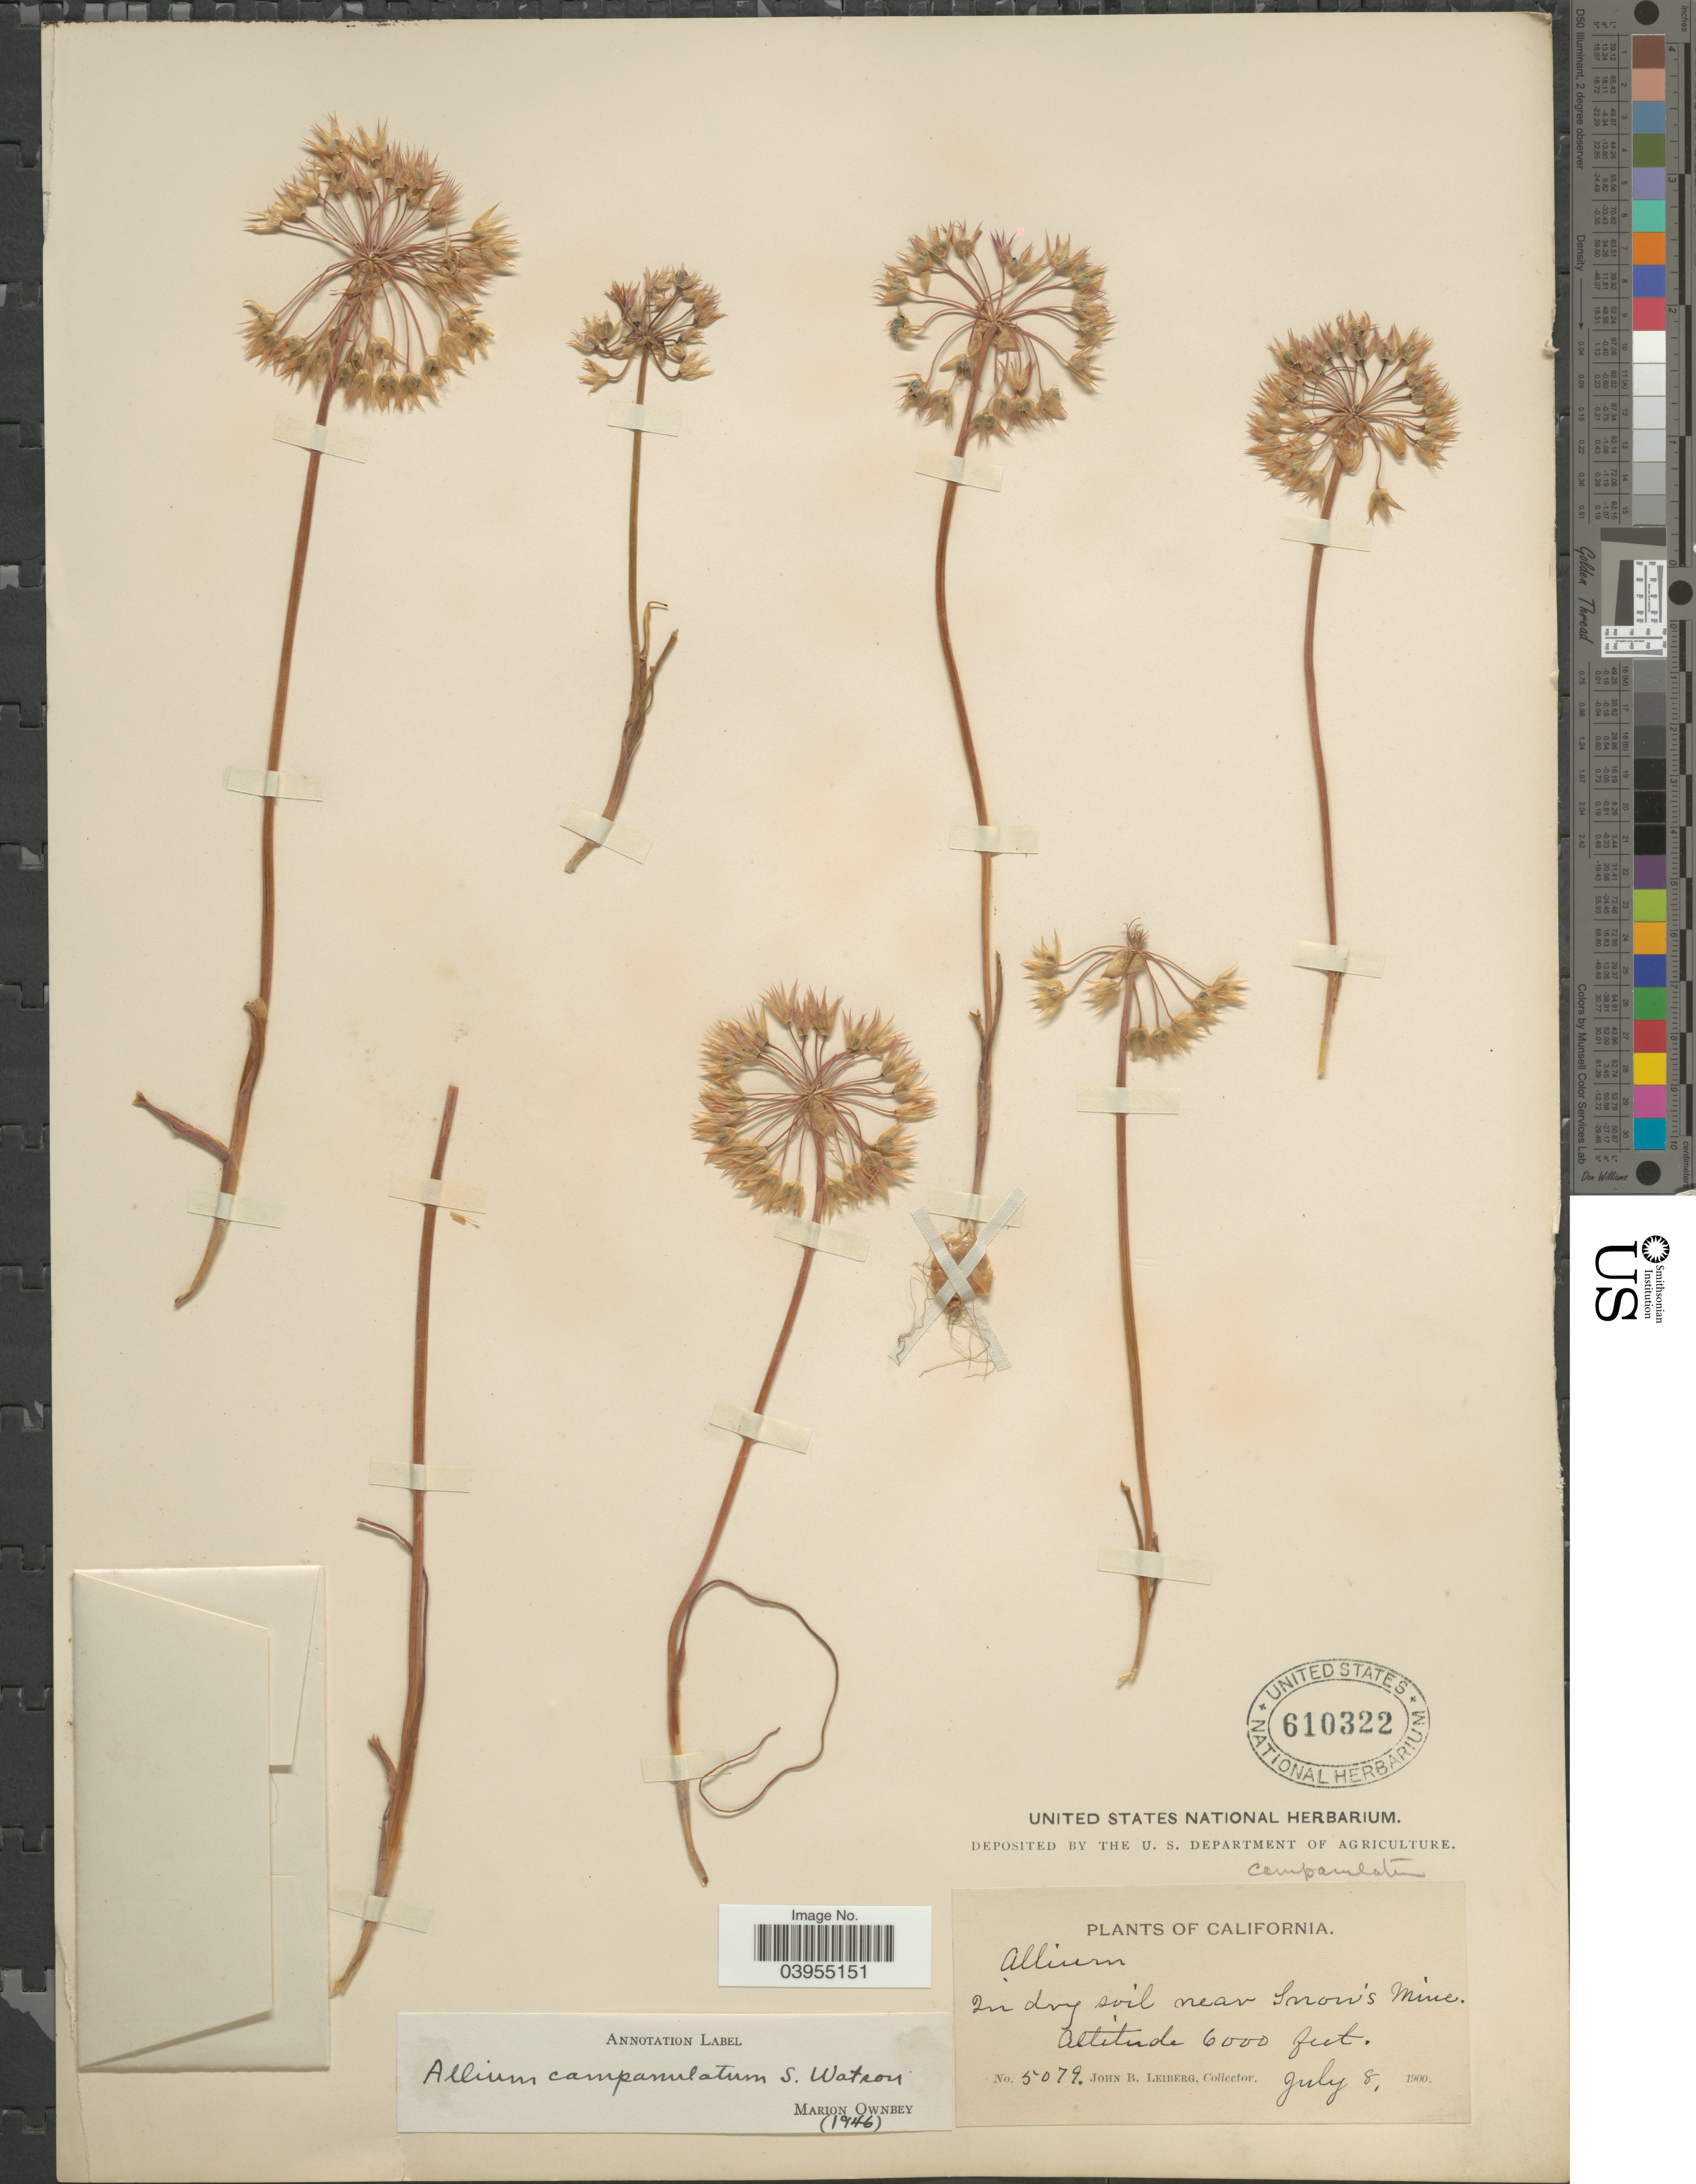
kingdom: Plantae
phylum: Tracheophyta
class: Liliopsida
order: Asparagales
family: Amaryllidaceae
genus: Allium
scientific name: Allium campanulatum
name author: S. Watson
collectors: J. B. Leiberg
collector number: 5079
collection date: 1900-07-08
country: United States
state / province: California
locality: In dry soil near Snow's Mine.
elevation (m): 1829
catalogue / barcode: US 610322